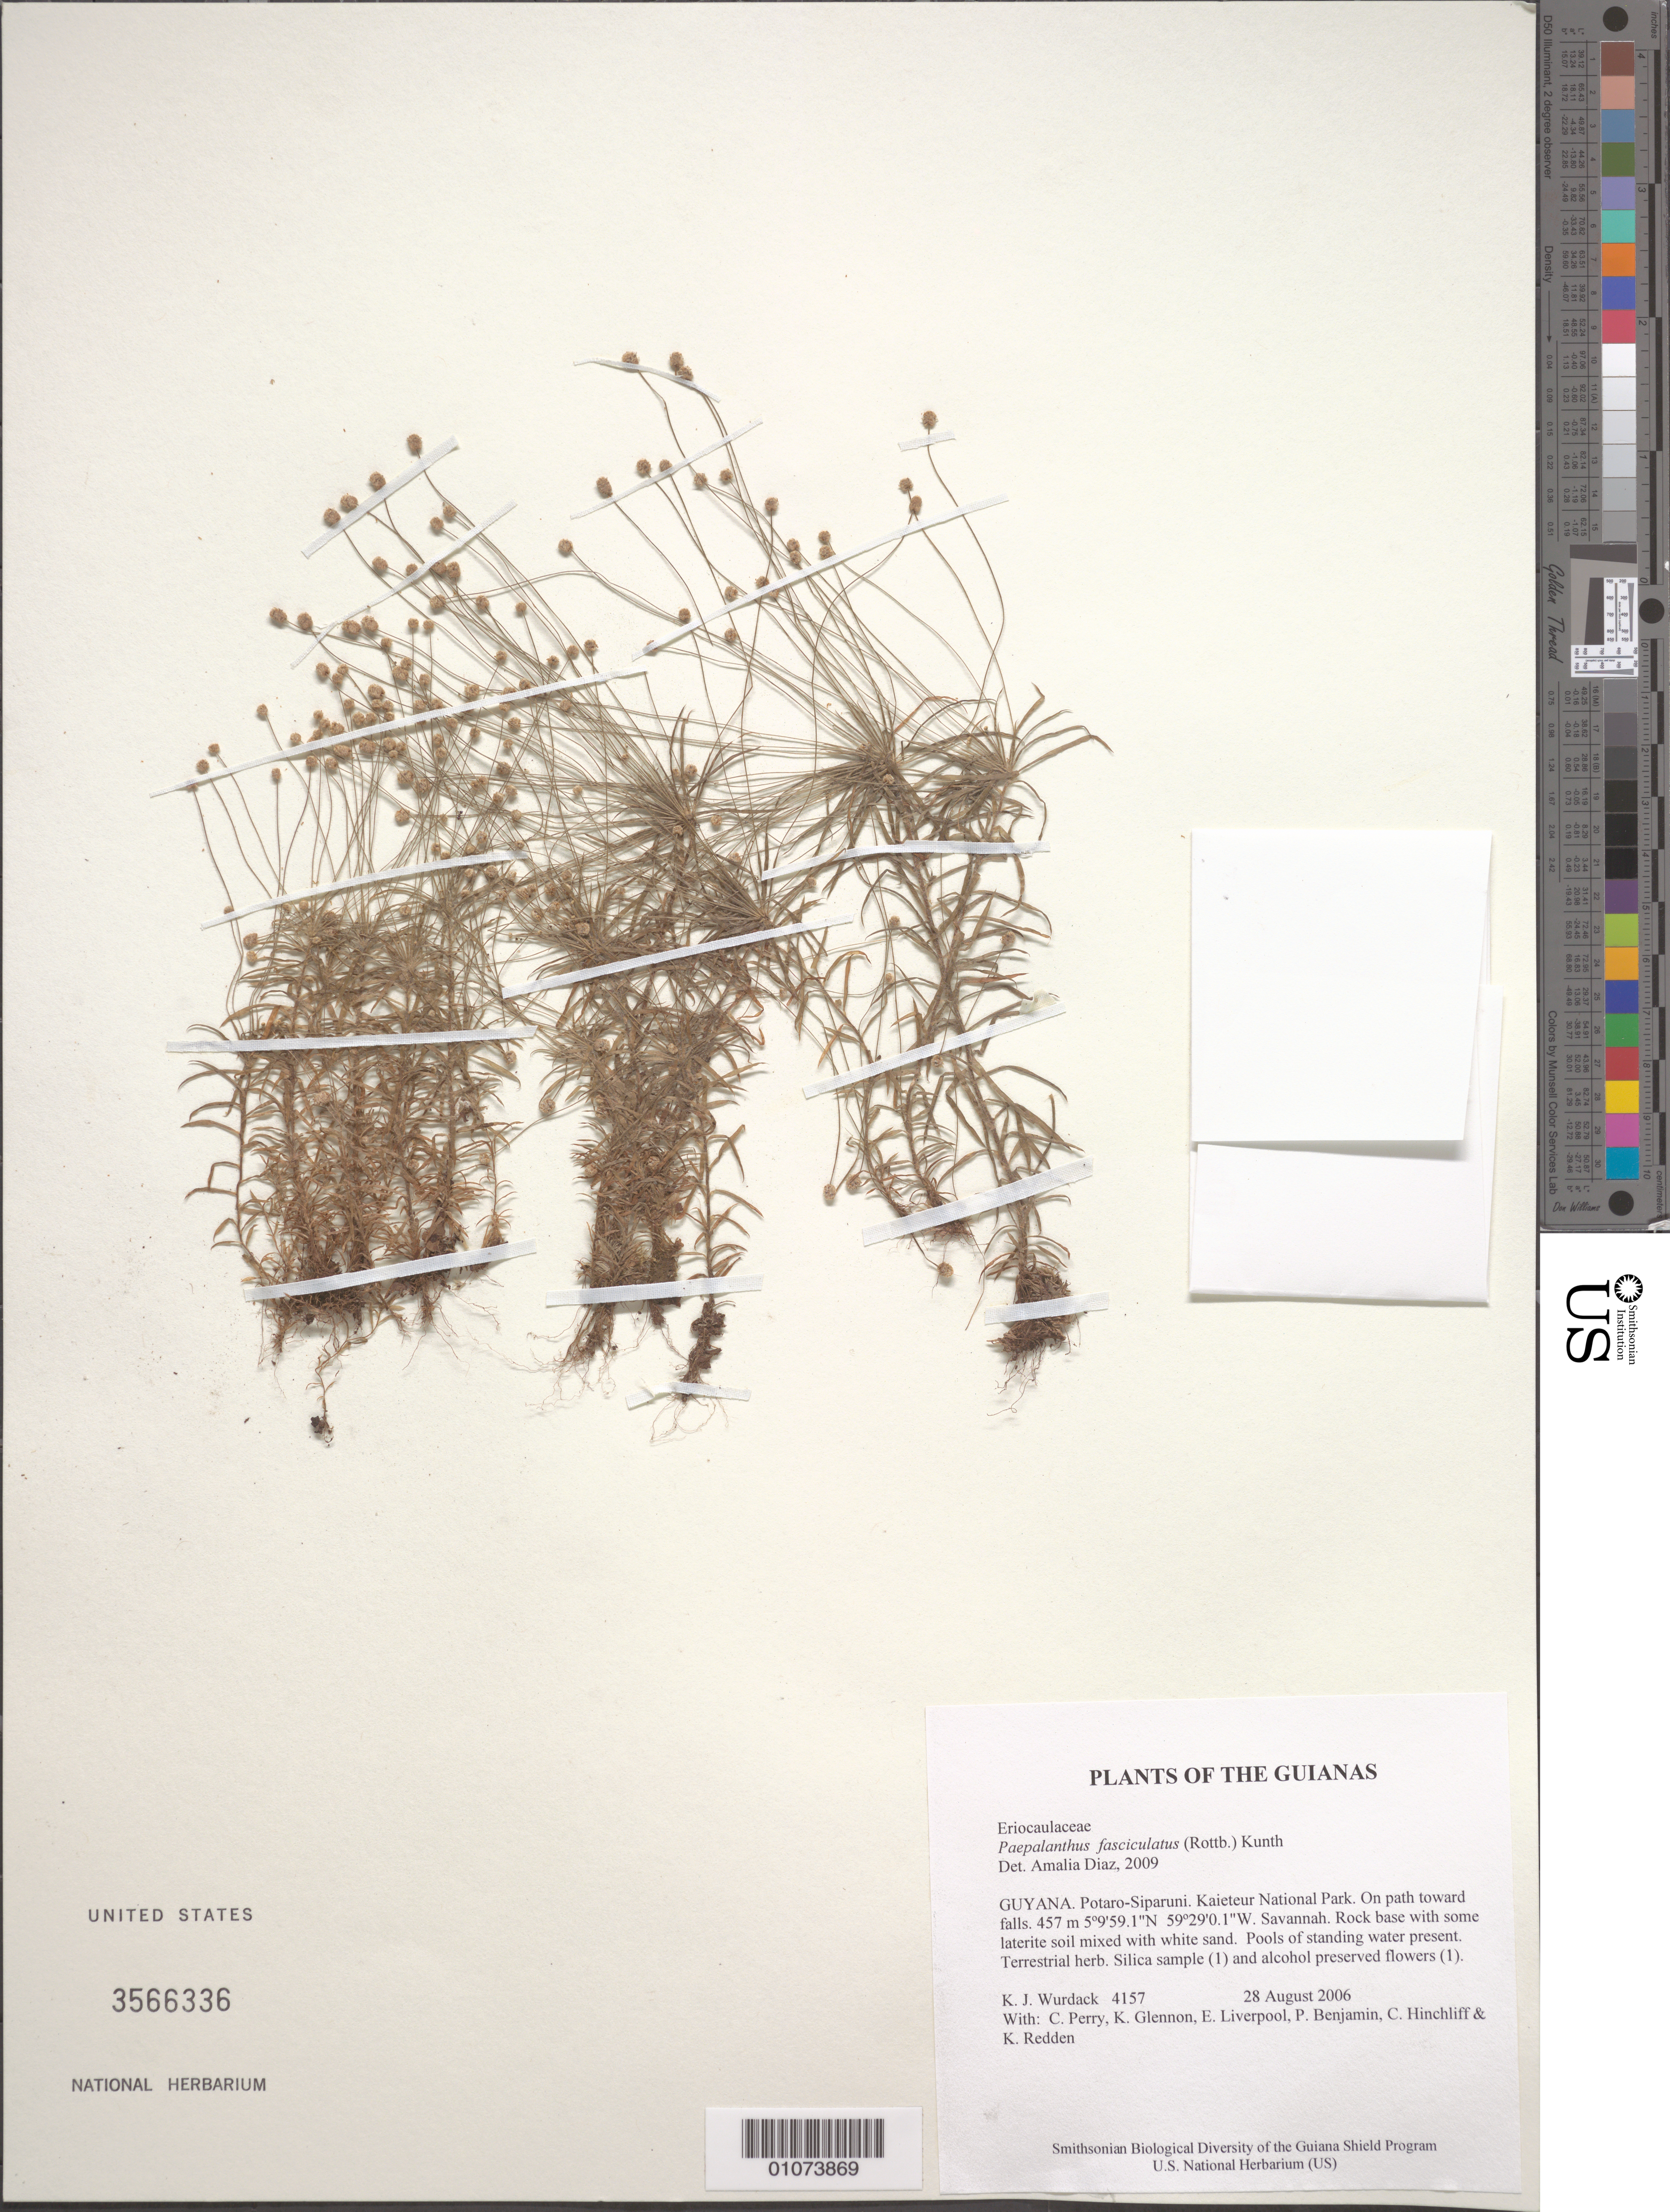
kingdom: Plantae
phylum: Tracheophyta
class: Liliopsida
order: Poales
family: Eriocaulaceae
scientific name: Giuliettia fasciculata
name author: (Rottb.) Andrino & Sano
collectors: K. Wurdack, C. Perry, K. Glennon, E. Liverpool, P. Benjamin, C. E. Hinchliff & K. M. Redden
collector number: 4157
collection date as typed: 28 August 2006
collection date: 2006-08-28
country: Guyana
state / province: Potaro-Siparuni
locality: Kaieteur National Park. On path toward falls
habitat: Savanna. Rock base with some laterite soil mixed with white sand. Pools of standing water present.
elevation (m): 457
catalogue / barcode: US 3566336